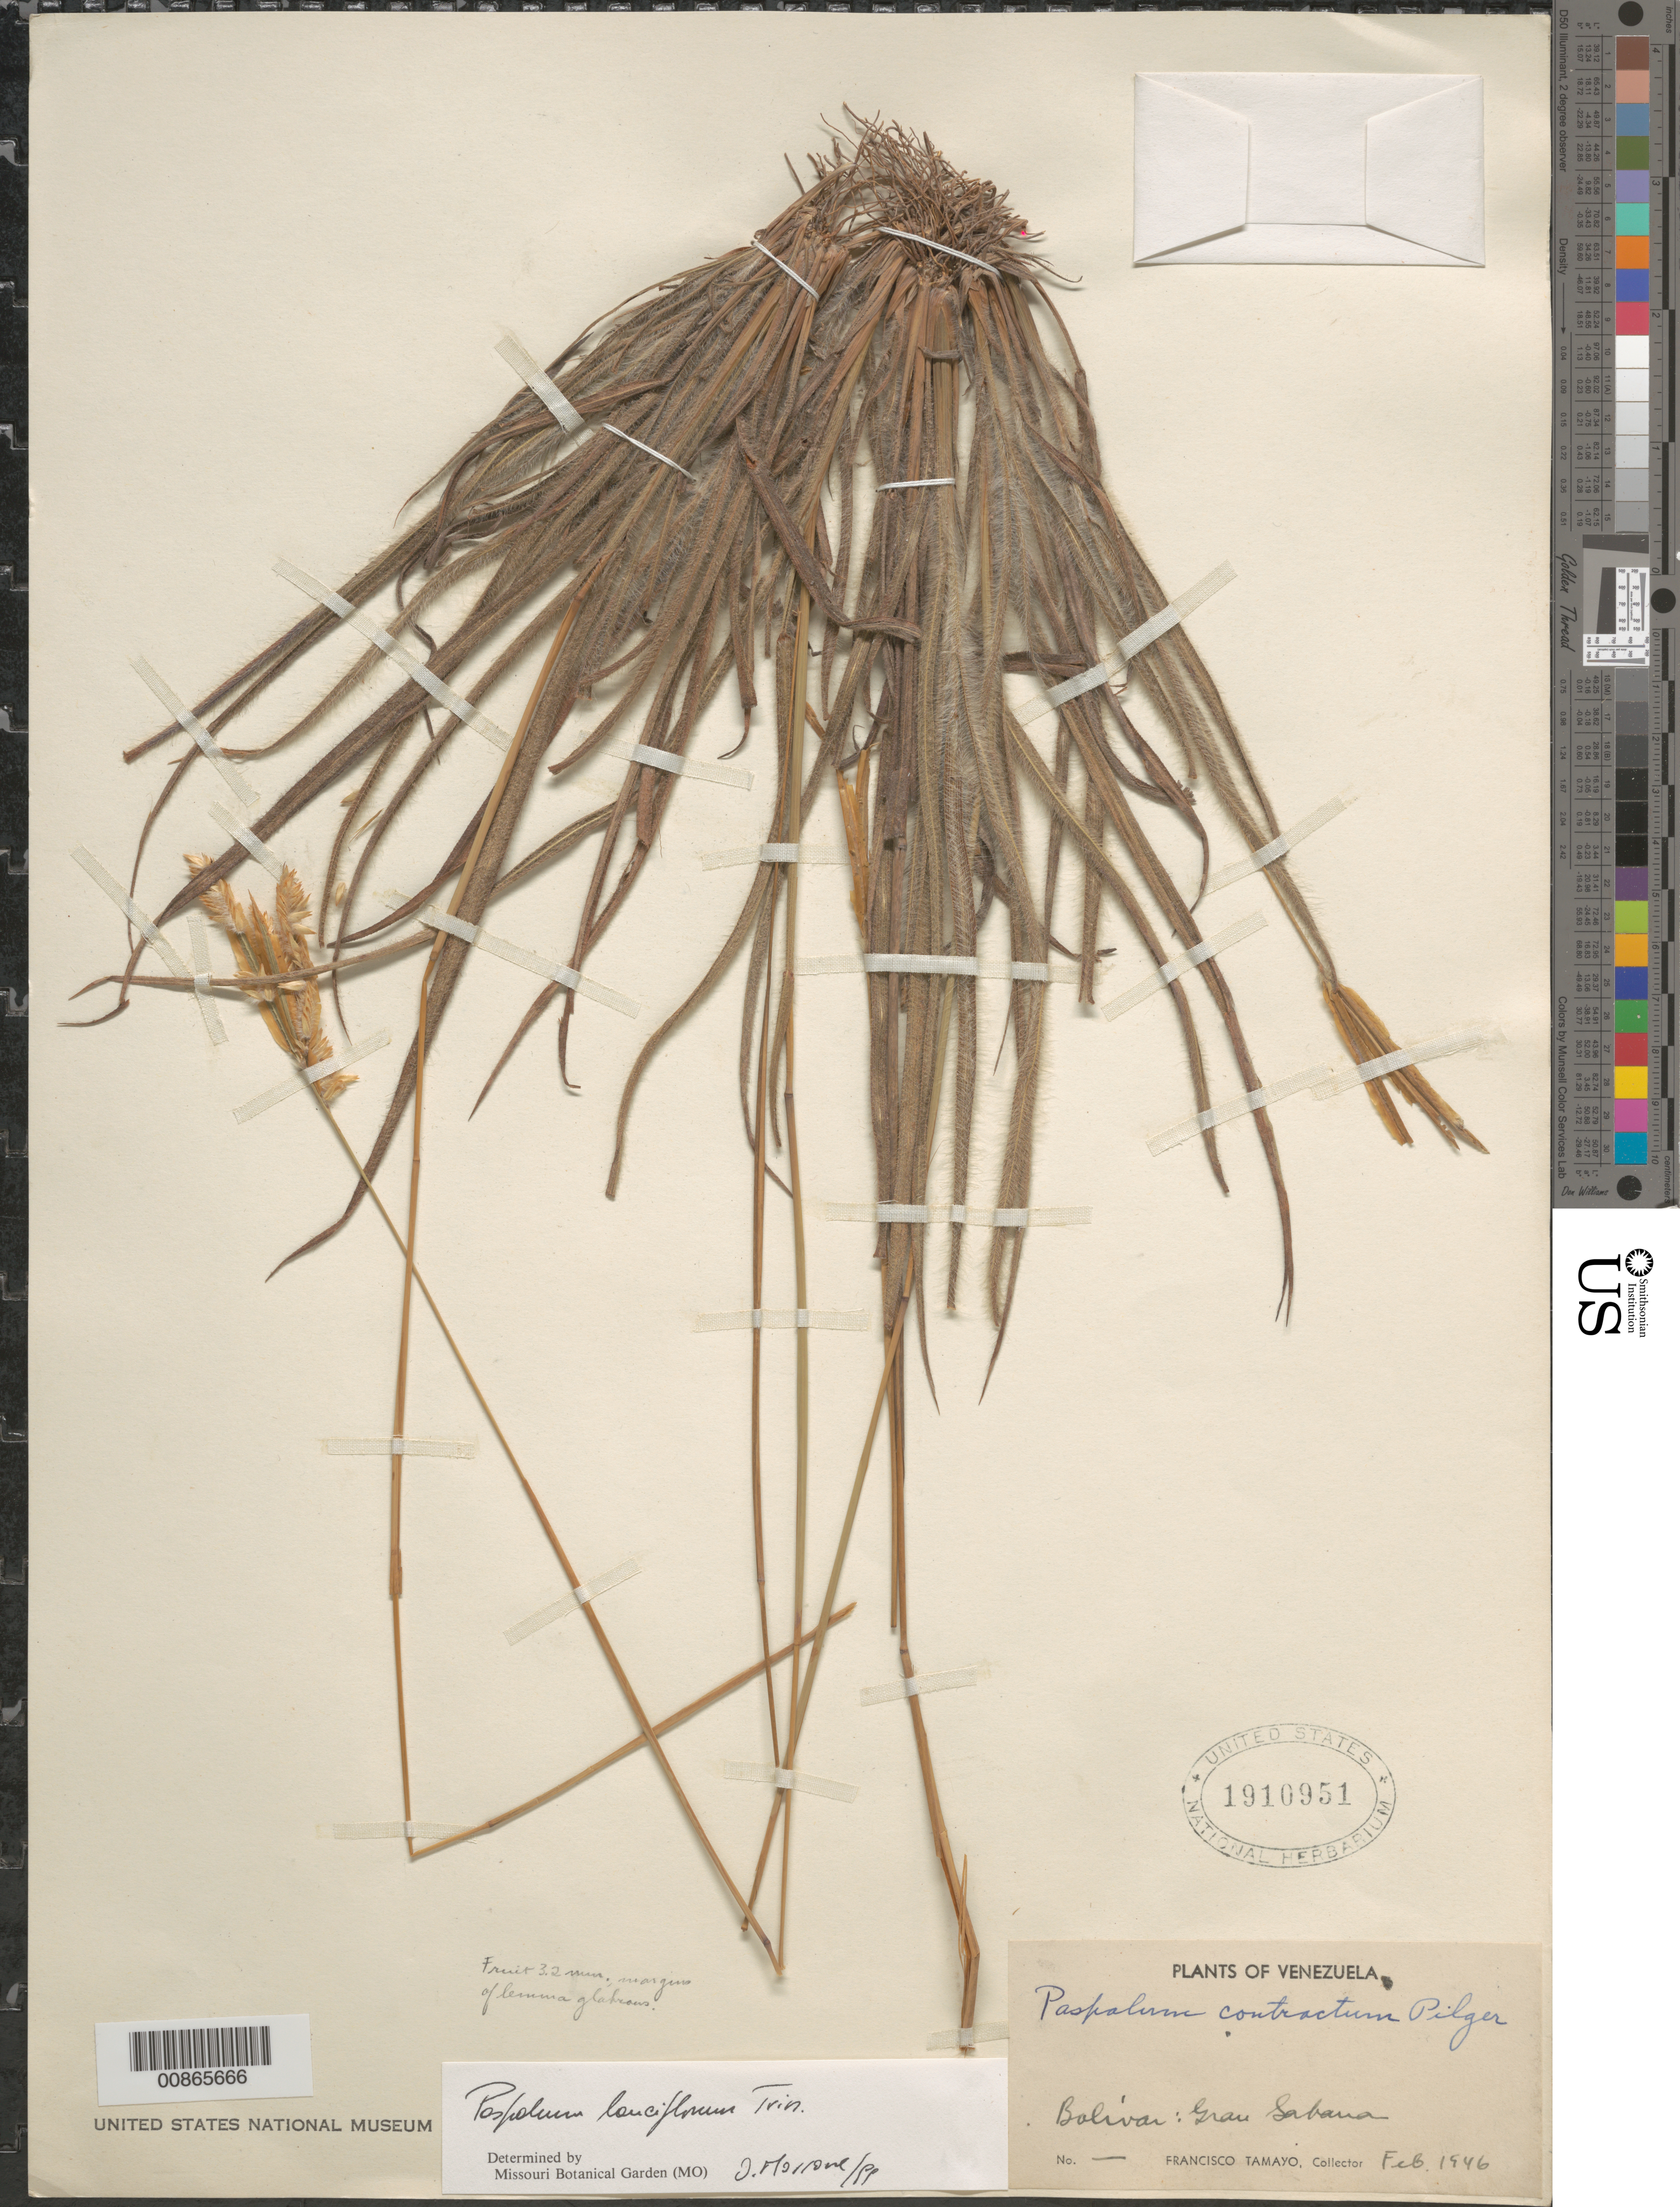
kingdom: Plantae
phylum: Tracheophyta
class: Liliopsida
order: Poales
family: Poaceae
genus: Paspalum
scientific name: Paspalum lanciflorum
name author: Trin.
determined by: Morrone, O. N., (SI), Instituto de Botánica Darwinion (Argentina)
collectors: F. Tamayo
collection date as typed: Feb-46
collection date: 1946-02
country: Venezuela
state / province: Bolívar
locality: Gran Sabana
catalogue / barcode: US 1910951